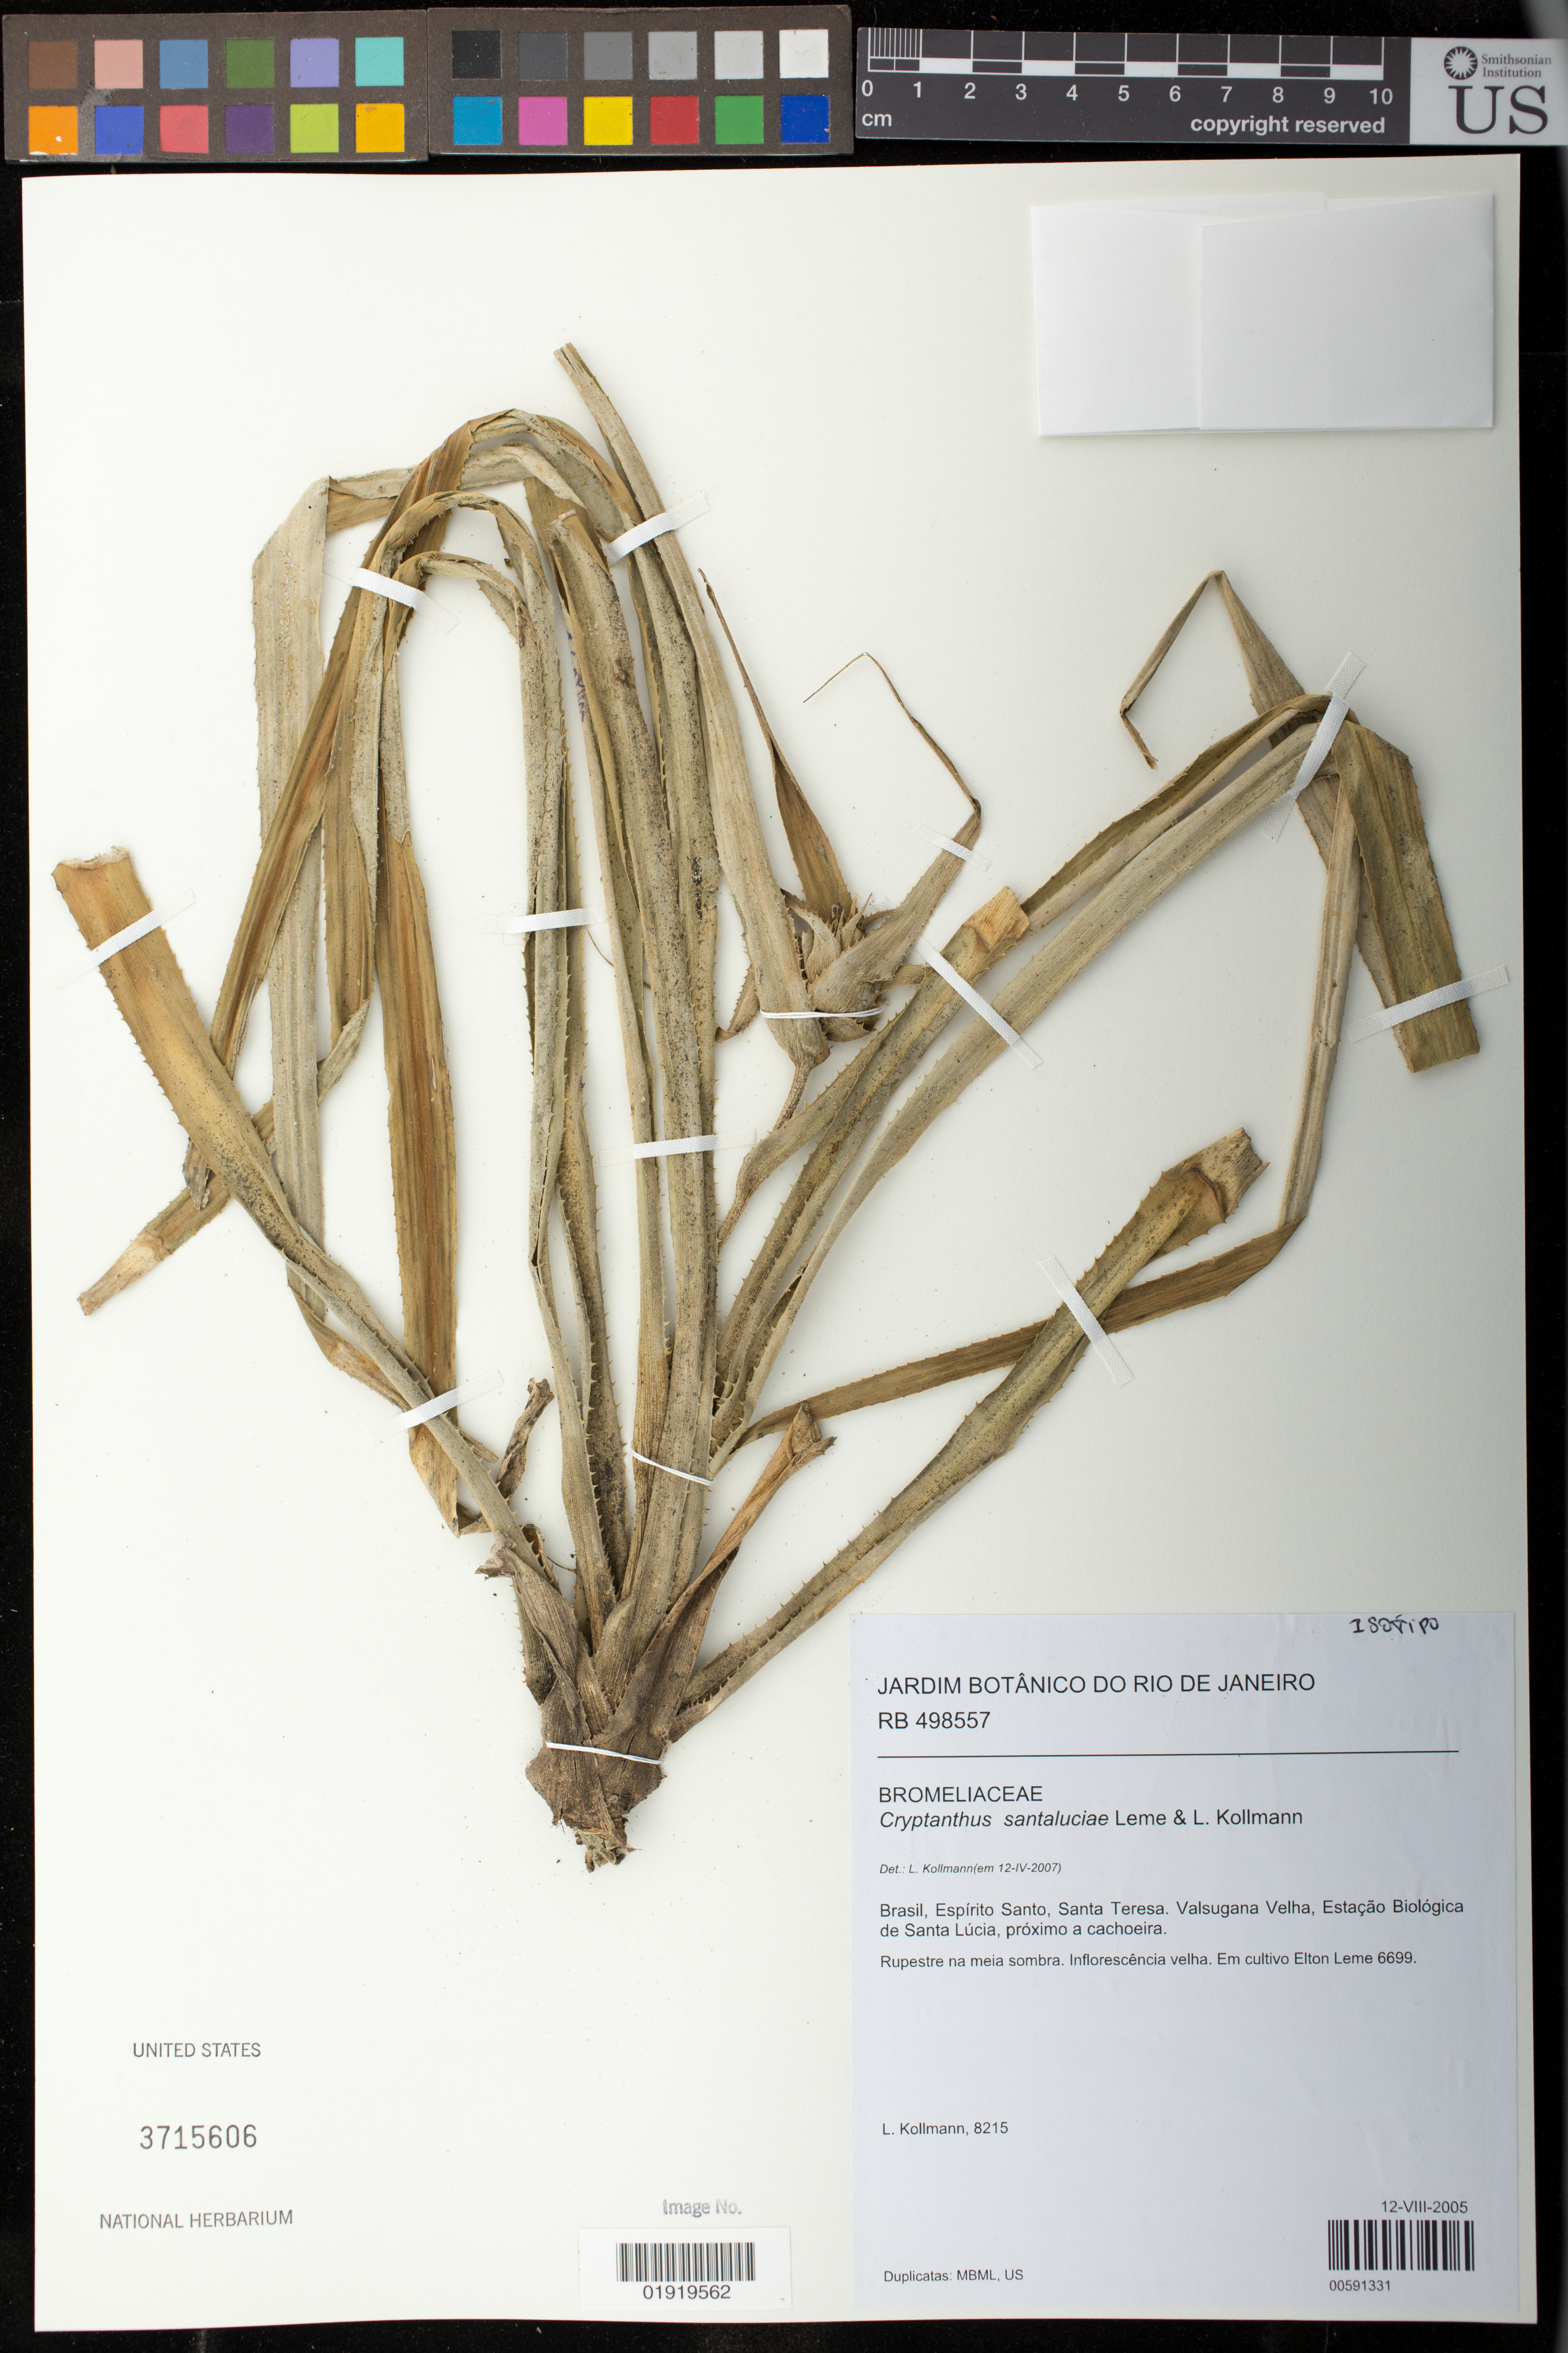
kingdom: Plantae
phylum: Tracheophyta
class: Liliopsida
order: Poales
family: Bromeliaceae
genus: Cryptanthus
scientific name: Cryptanthus sanctaluciae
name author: Leme & L. Kollmann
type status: Isotype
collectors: L. J. Kollmann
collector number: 8215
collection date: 2005-08-12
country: Brazil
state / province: Espírito Santo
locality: Brasil, Espírito Santo, Santa Teresa. Valsugana Velha, Estação Biológica de Santa Lúcia, próximo a cachoeira.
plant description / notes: Somewhat confusingly labeled, as Kollmann 8215 and "Em cultivo Elton Leme 6699". Type specimen apparently made from cultivated material as Leme 6699, from living plants originally collected as Kollmann 8215.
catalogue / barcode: US 3715606